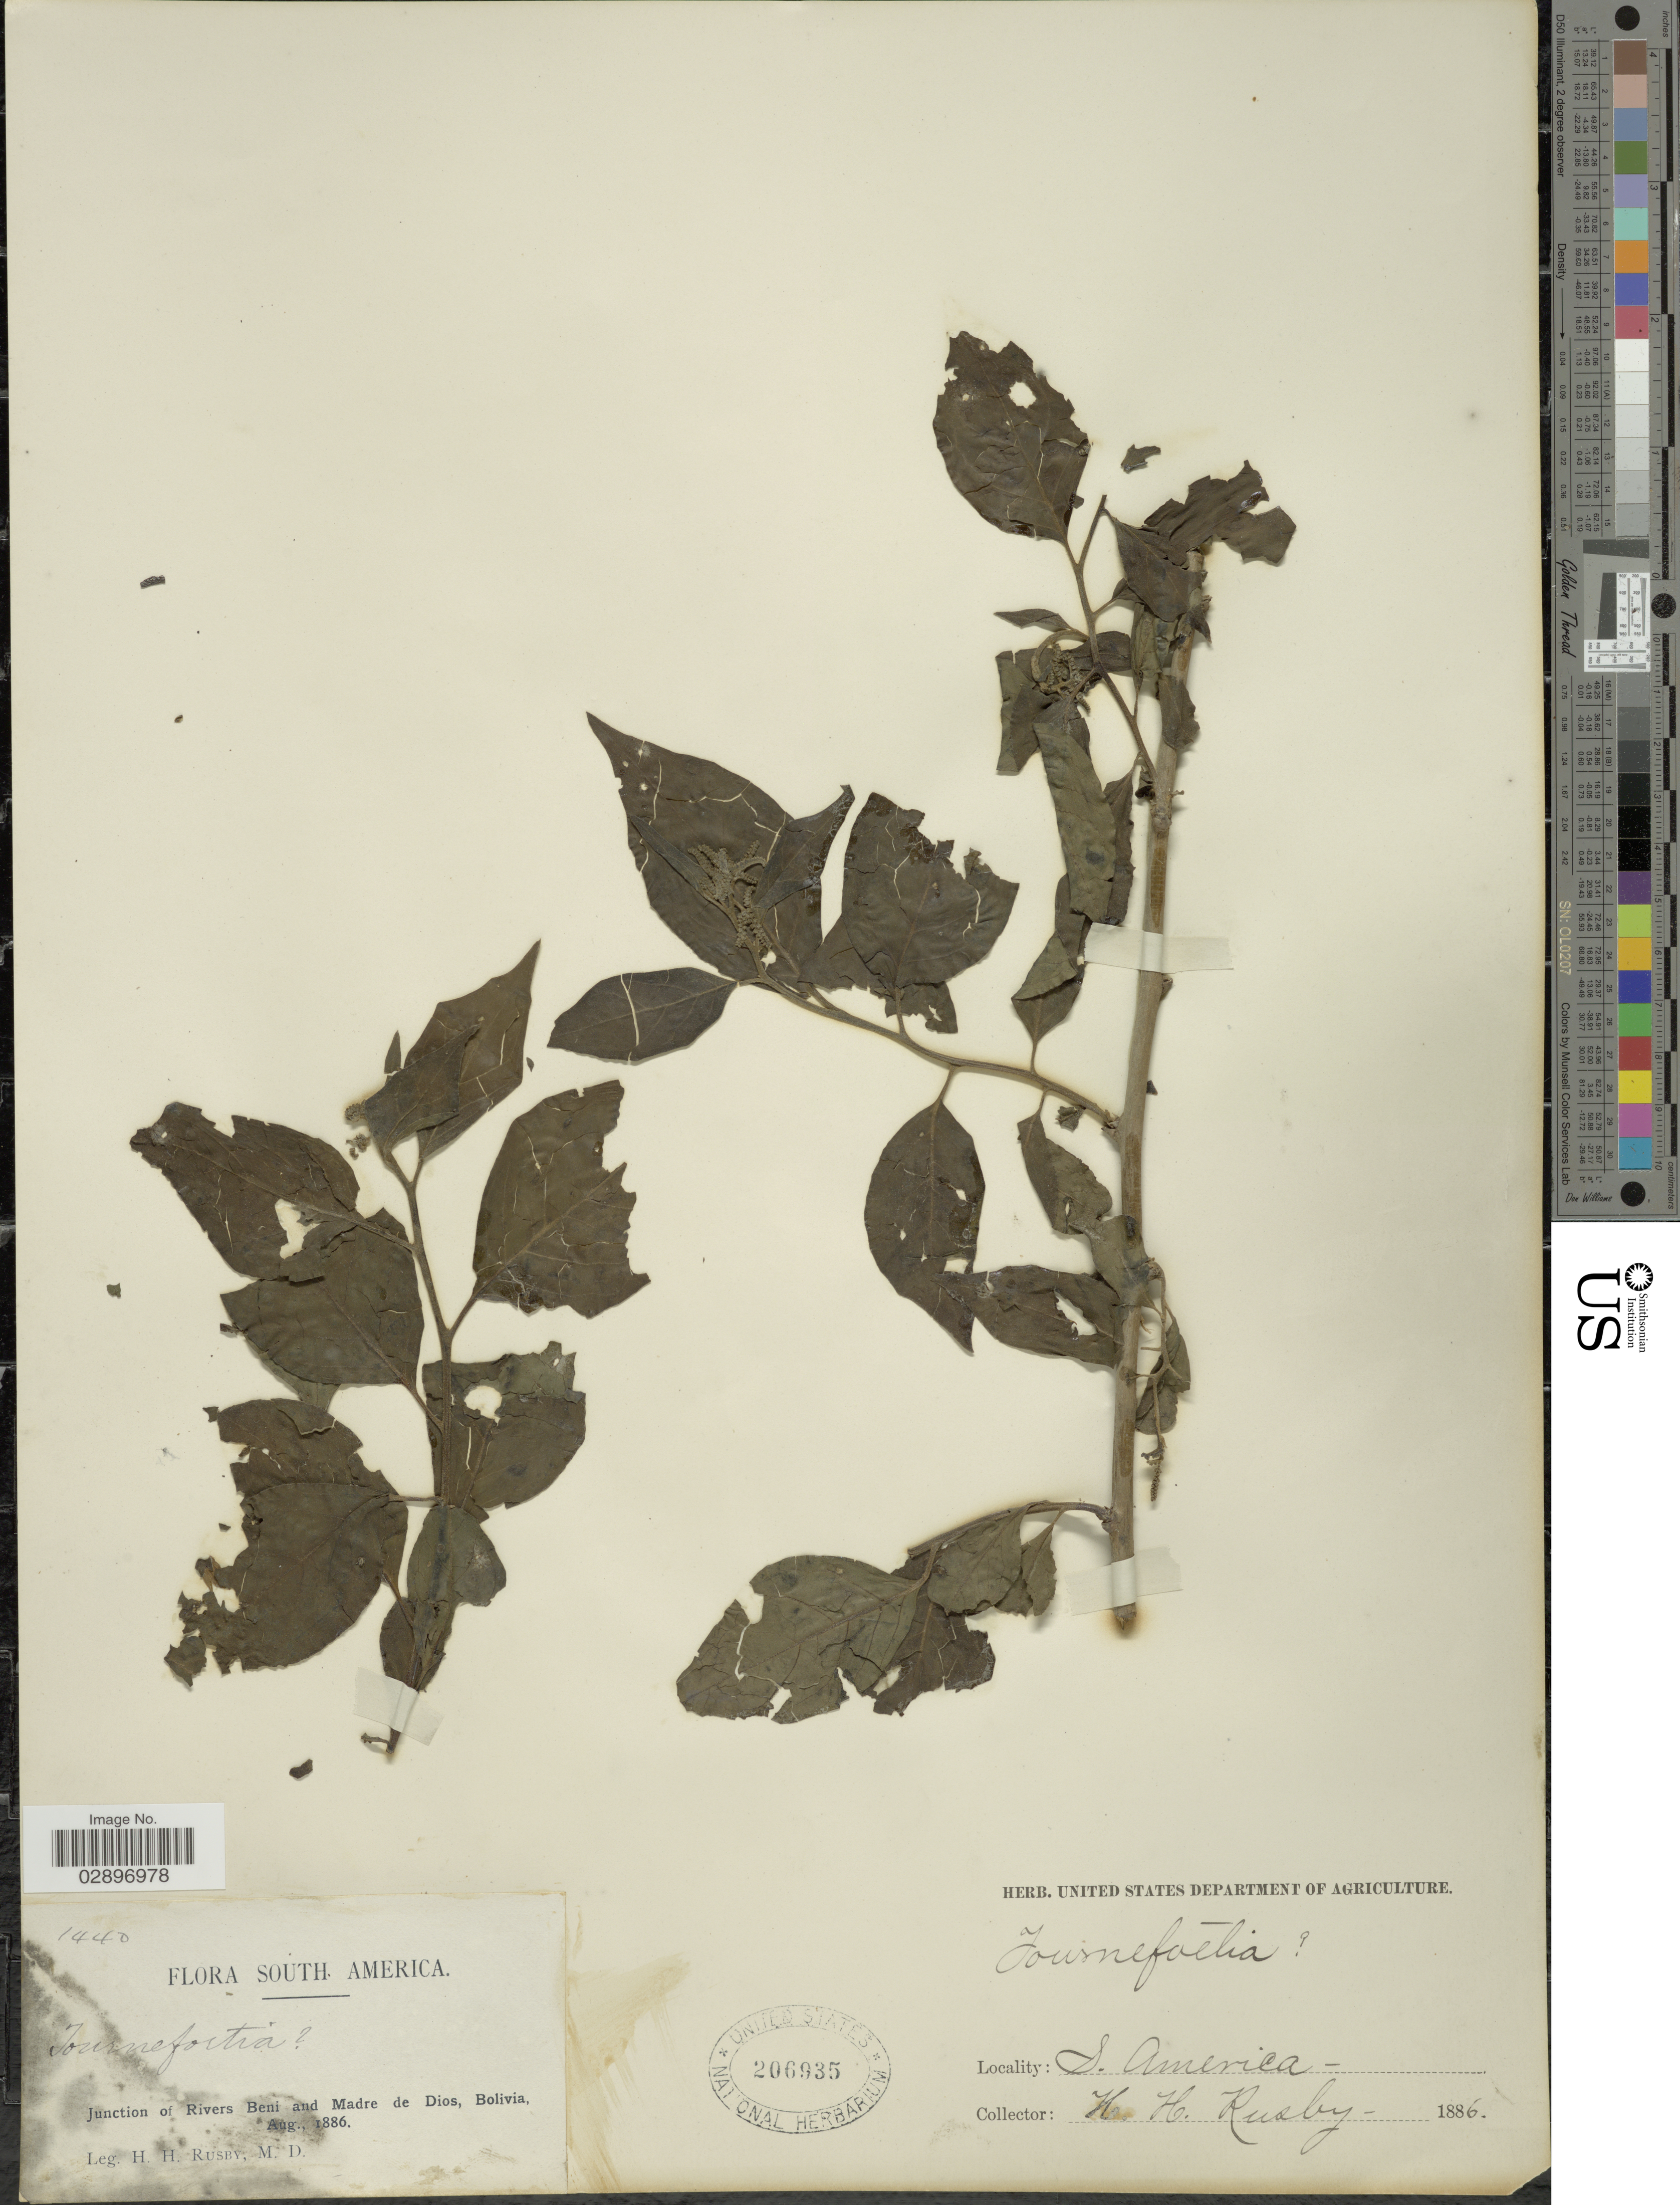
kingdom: Plantae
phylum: Tracheophyta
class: Magnoliopsida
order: Boraginales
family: Heliotropiaceae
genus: Tournefortia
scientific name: Tournefortia bicolor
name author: Sw.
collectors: H. H. Rusby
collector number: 1440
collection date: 1886-08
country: Bolivia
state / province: Beni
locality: Junction of Rivers Beni and Madre de Dios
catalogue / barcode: US 206935